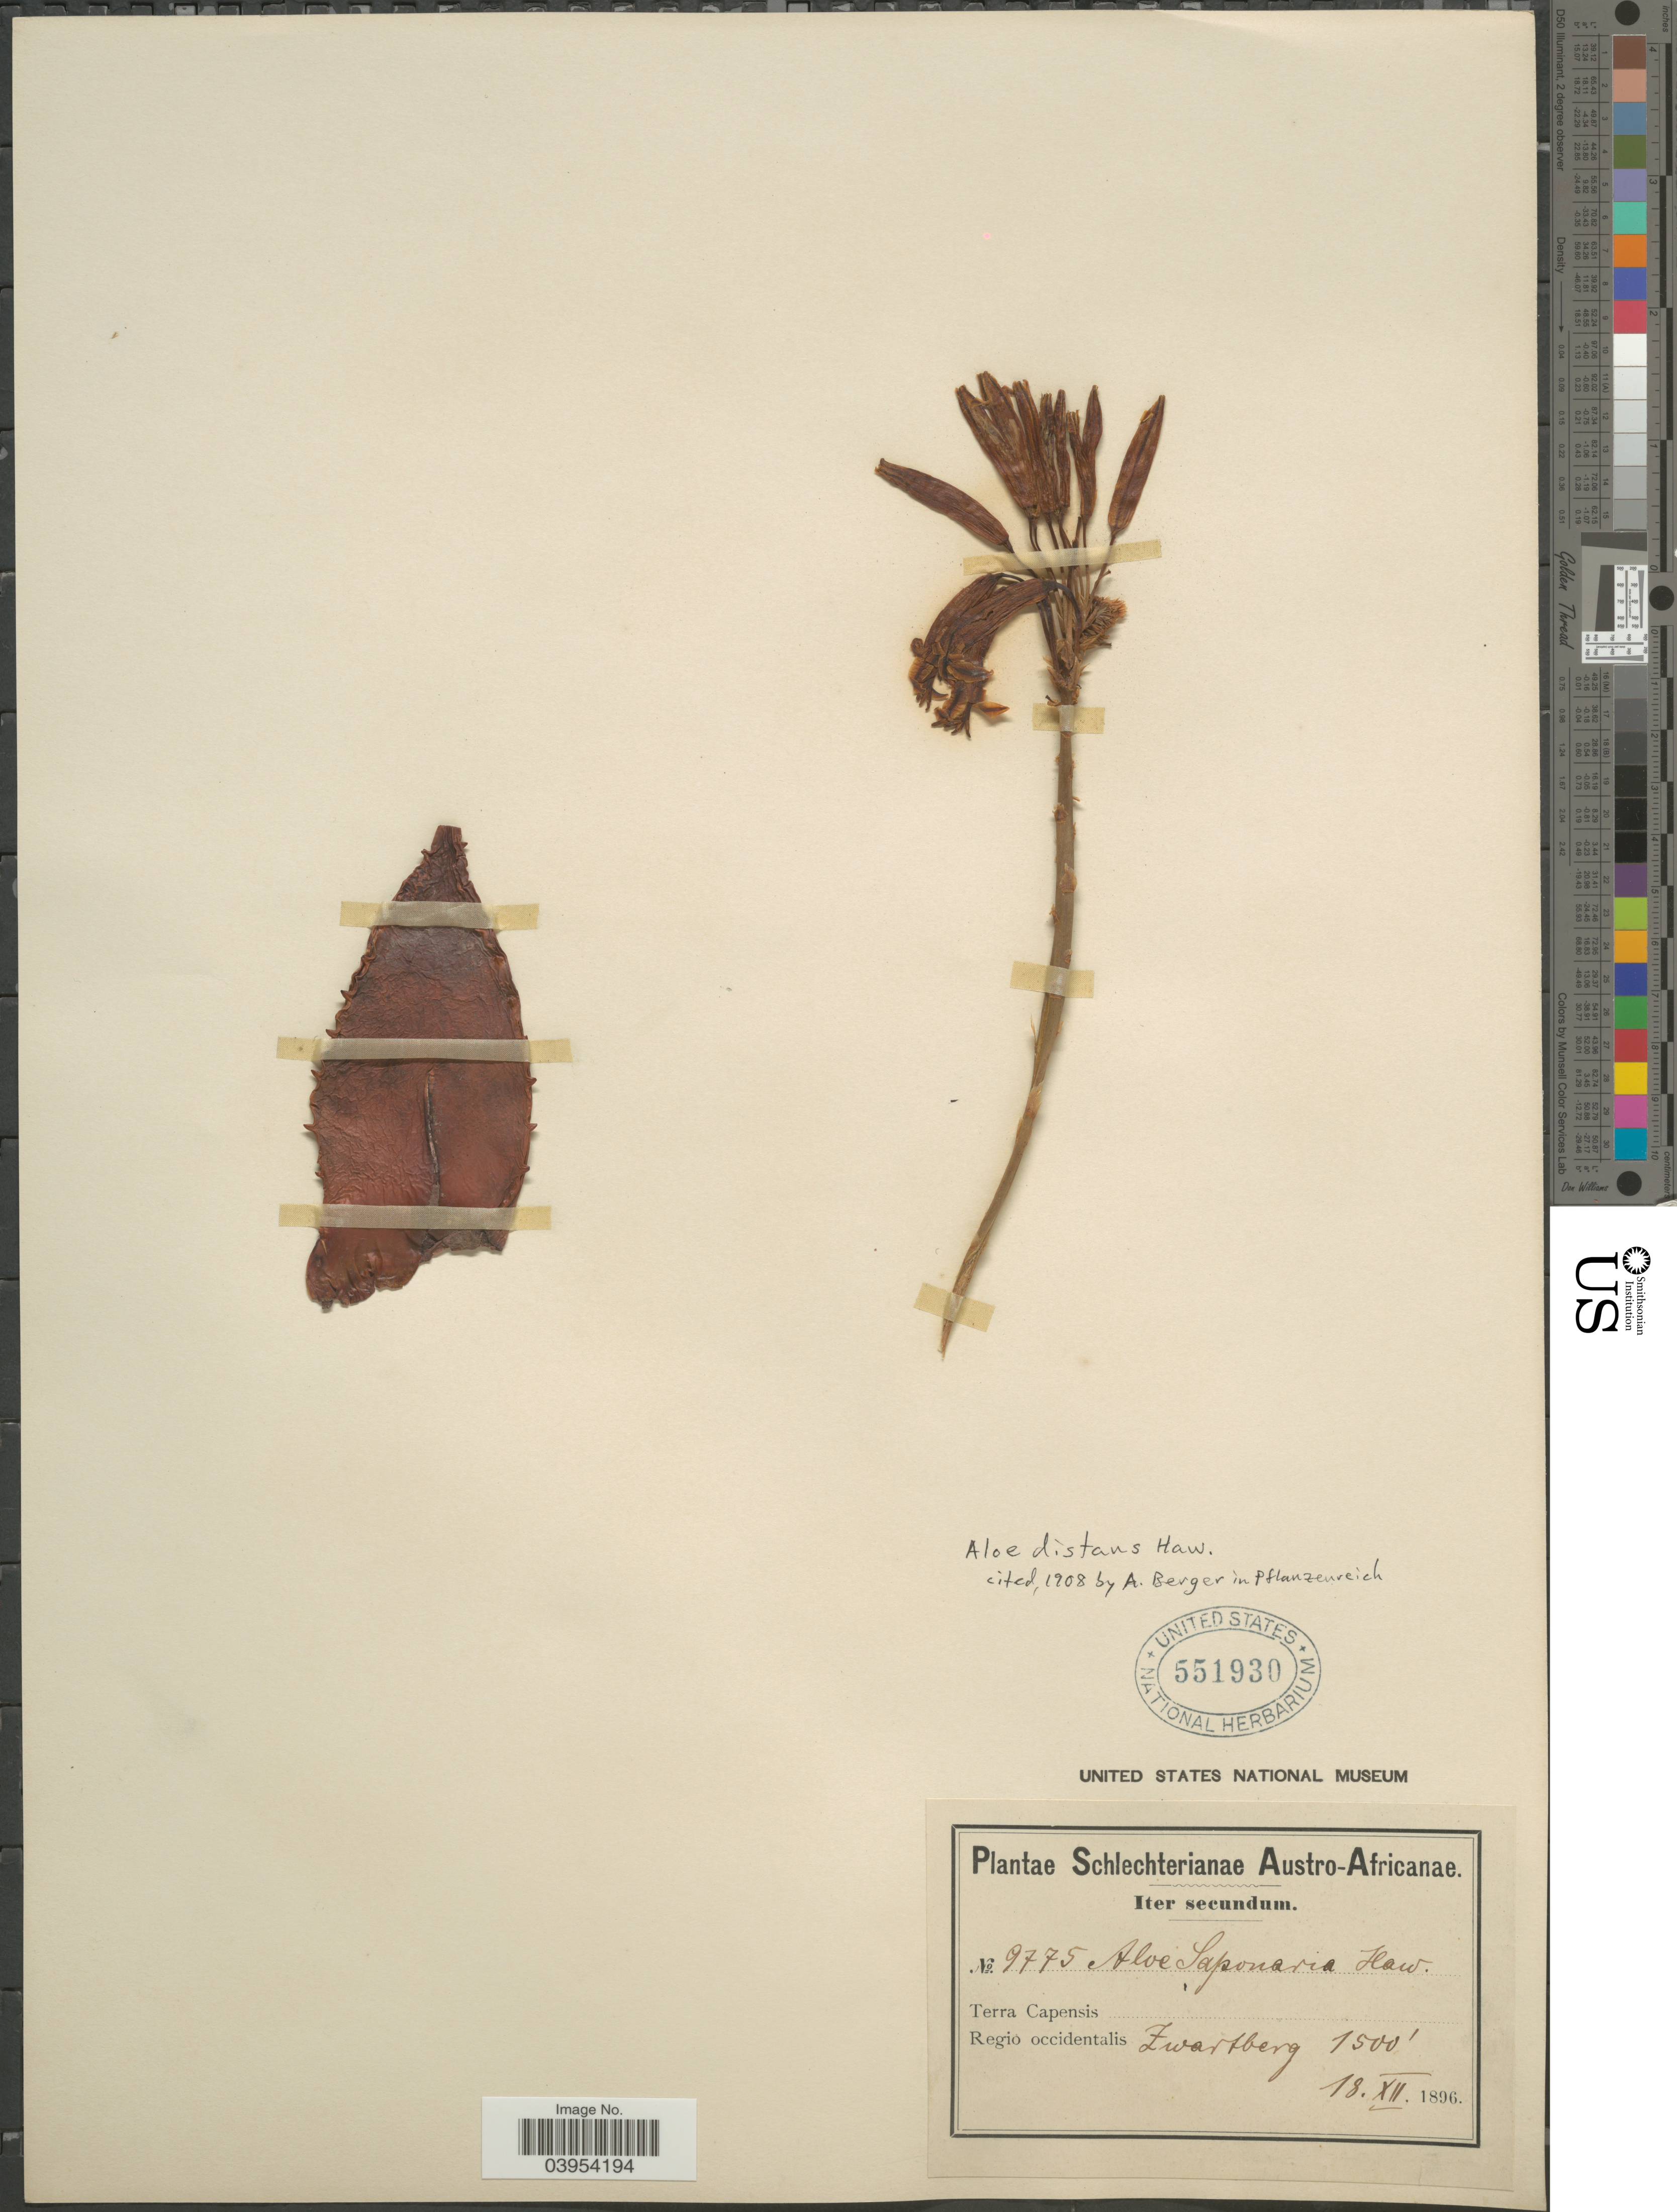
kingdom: Plantae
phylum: Tracheophyta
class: Liliopsida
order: Asparagales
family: Asphodelaceae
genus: Aloe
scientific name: Aloe distans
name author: Haw.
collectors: Schlechter, --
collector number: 9775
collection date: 1896-12-18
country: South Africa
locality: Austro-Africanae. Terra Capensis. Regio occidentalis Zwartberg.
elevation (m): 457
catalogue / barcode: US 551930